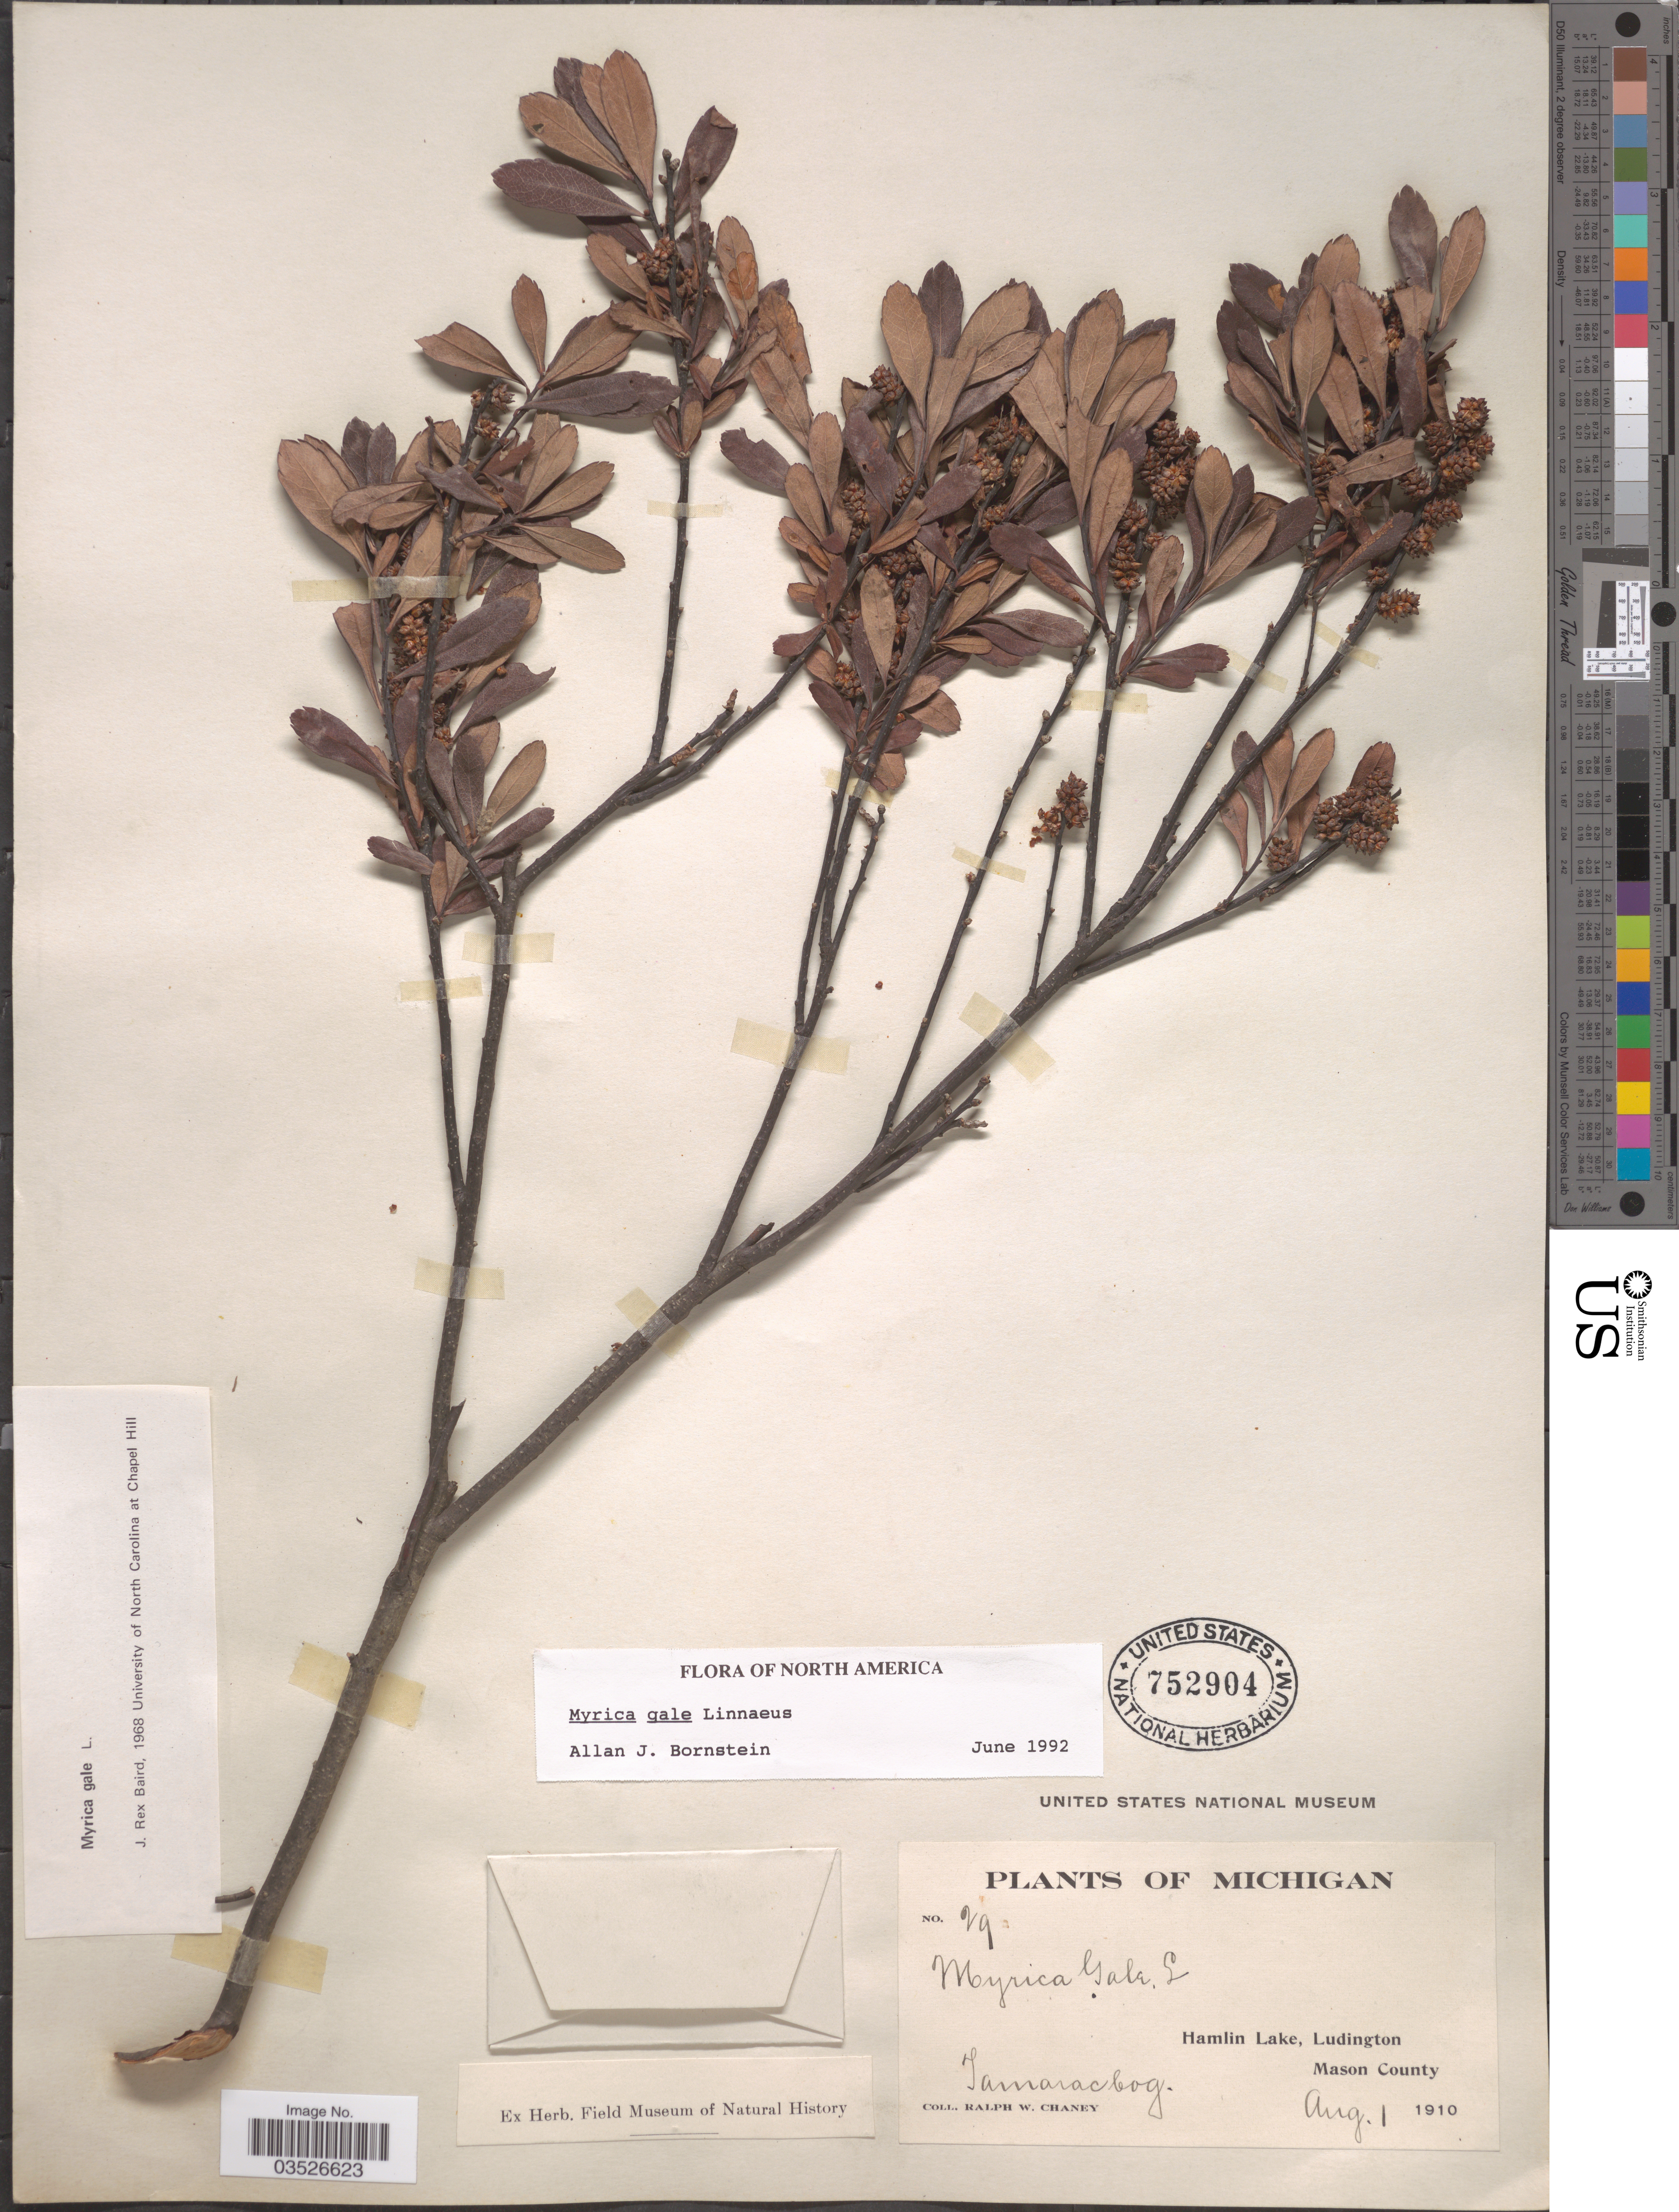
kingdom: Plantae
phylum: Tracheophyta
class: Magnoliopsida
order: Fagales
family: Myricaceae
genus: Myrica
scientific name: Myrica gale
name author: L.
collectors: R. Chaney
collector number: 29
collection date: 1910-08-01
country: United States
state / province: Michigan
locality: Hamlin Lake, Ludington, Mason County. Tamarac bog.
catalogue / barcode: US 752904